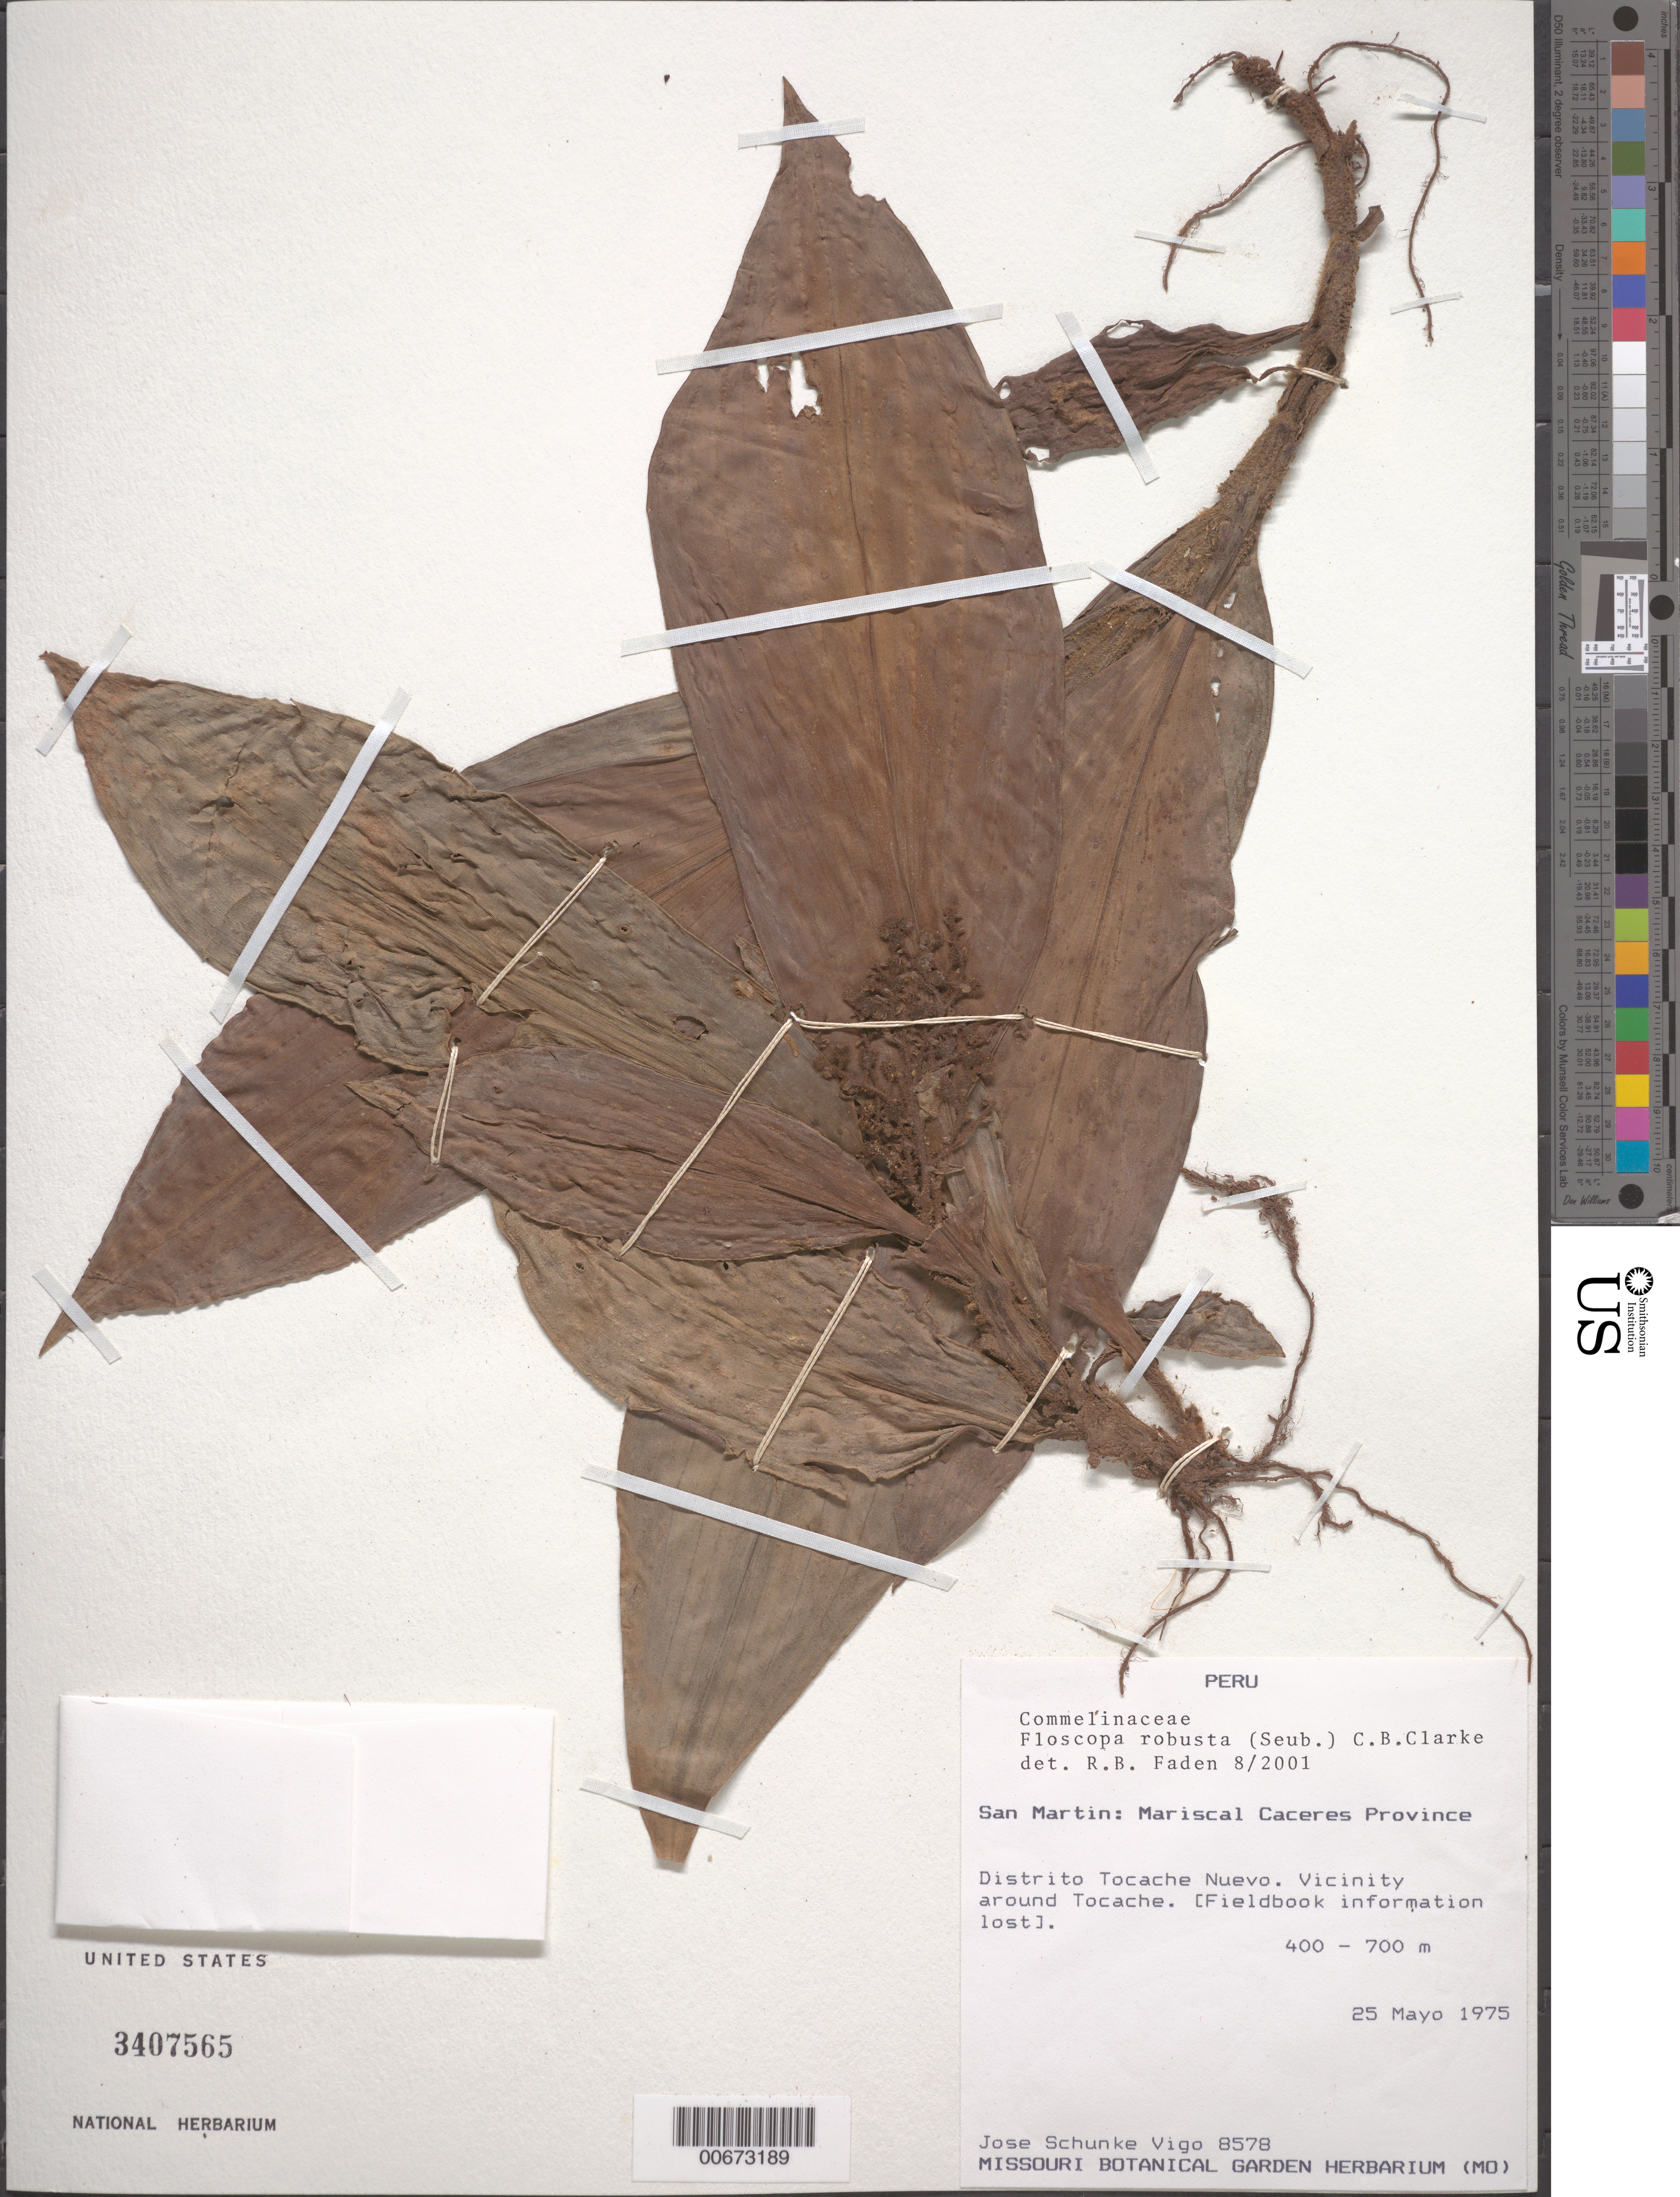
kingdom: Plantae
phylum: Tracheophyta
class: Liliopsida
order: Commelinales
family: Commelinaceae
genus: Floscopa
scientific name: Floscopa robusta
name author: (Seub.) C.B. Clarke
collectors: J. Schunke Vigo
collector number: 8578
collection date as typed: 25 May 1975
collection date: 1975-05-25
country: Peru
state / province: San Martín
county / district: Mariscal Cáceres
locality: Tocache Nuevo.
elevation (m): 400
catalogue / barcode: US 3407565